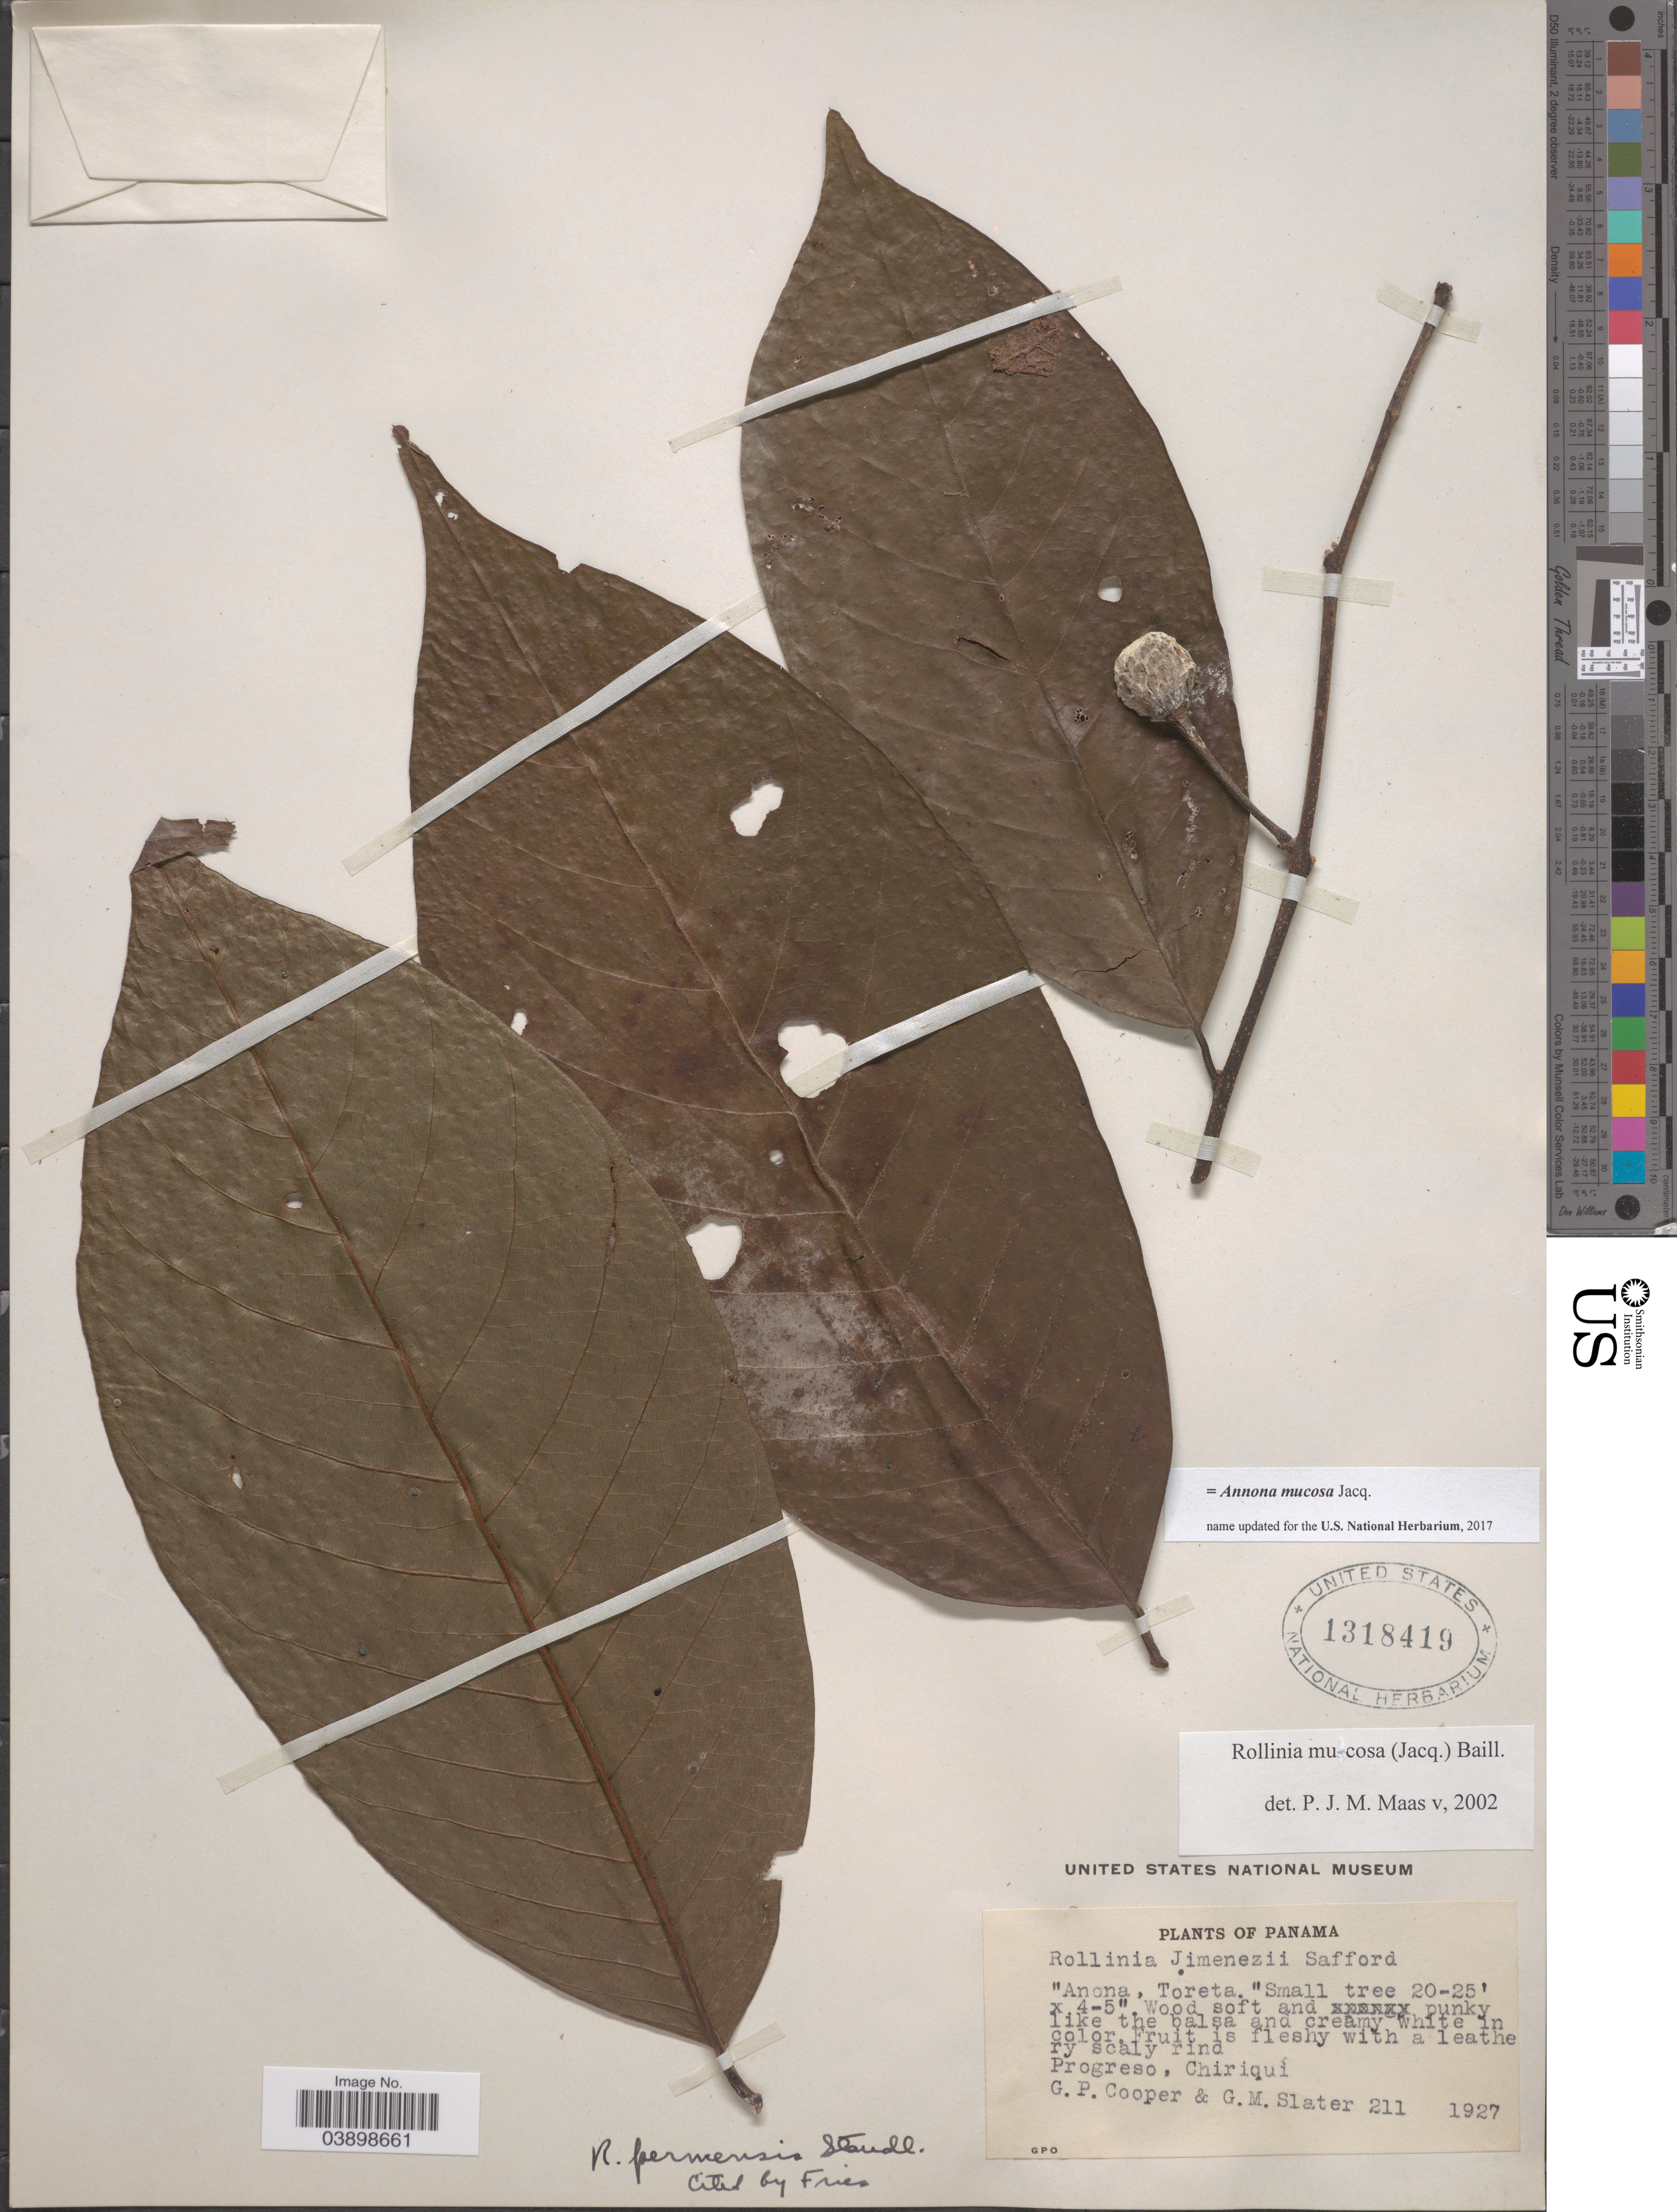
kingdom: Plantae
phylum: Tracheophyta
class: Magnoliopsida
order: Magnoliales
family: Annonaceae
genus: Annona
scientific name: Annona mucosa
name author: Jacq.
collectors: G. Cooper & G. Slater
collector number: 211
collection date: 1927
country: Panama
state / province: Chiriqui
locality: Progreso.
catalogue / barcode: US 1318419